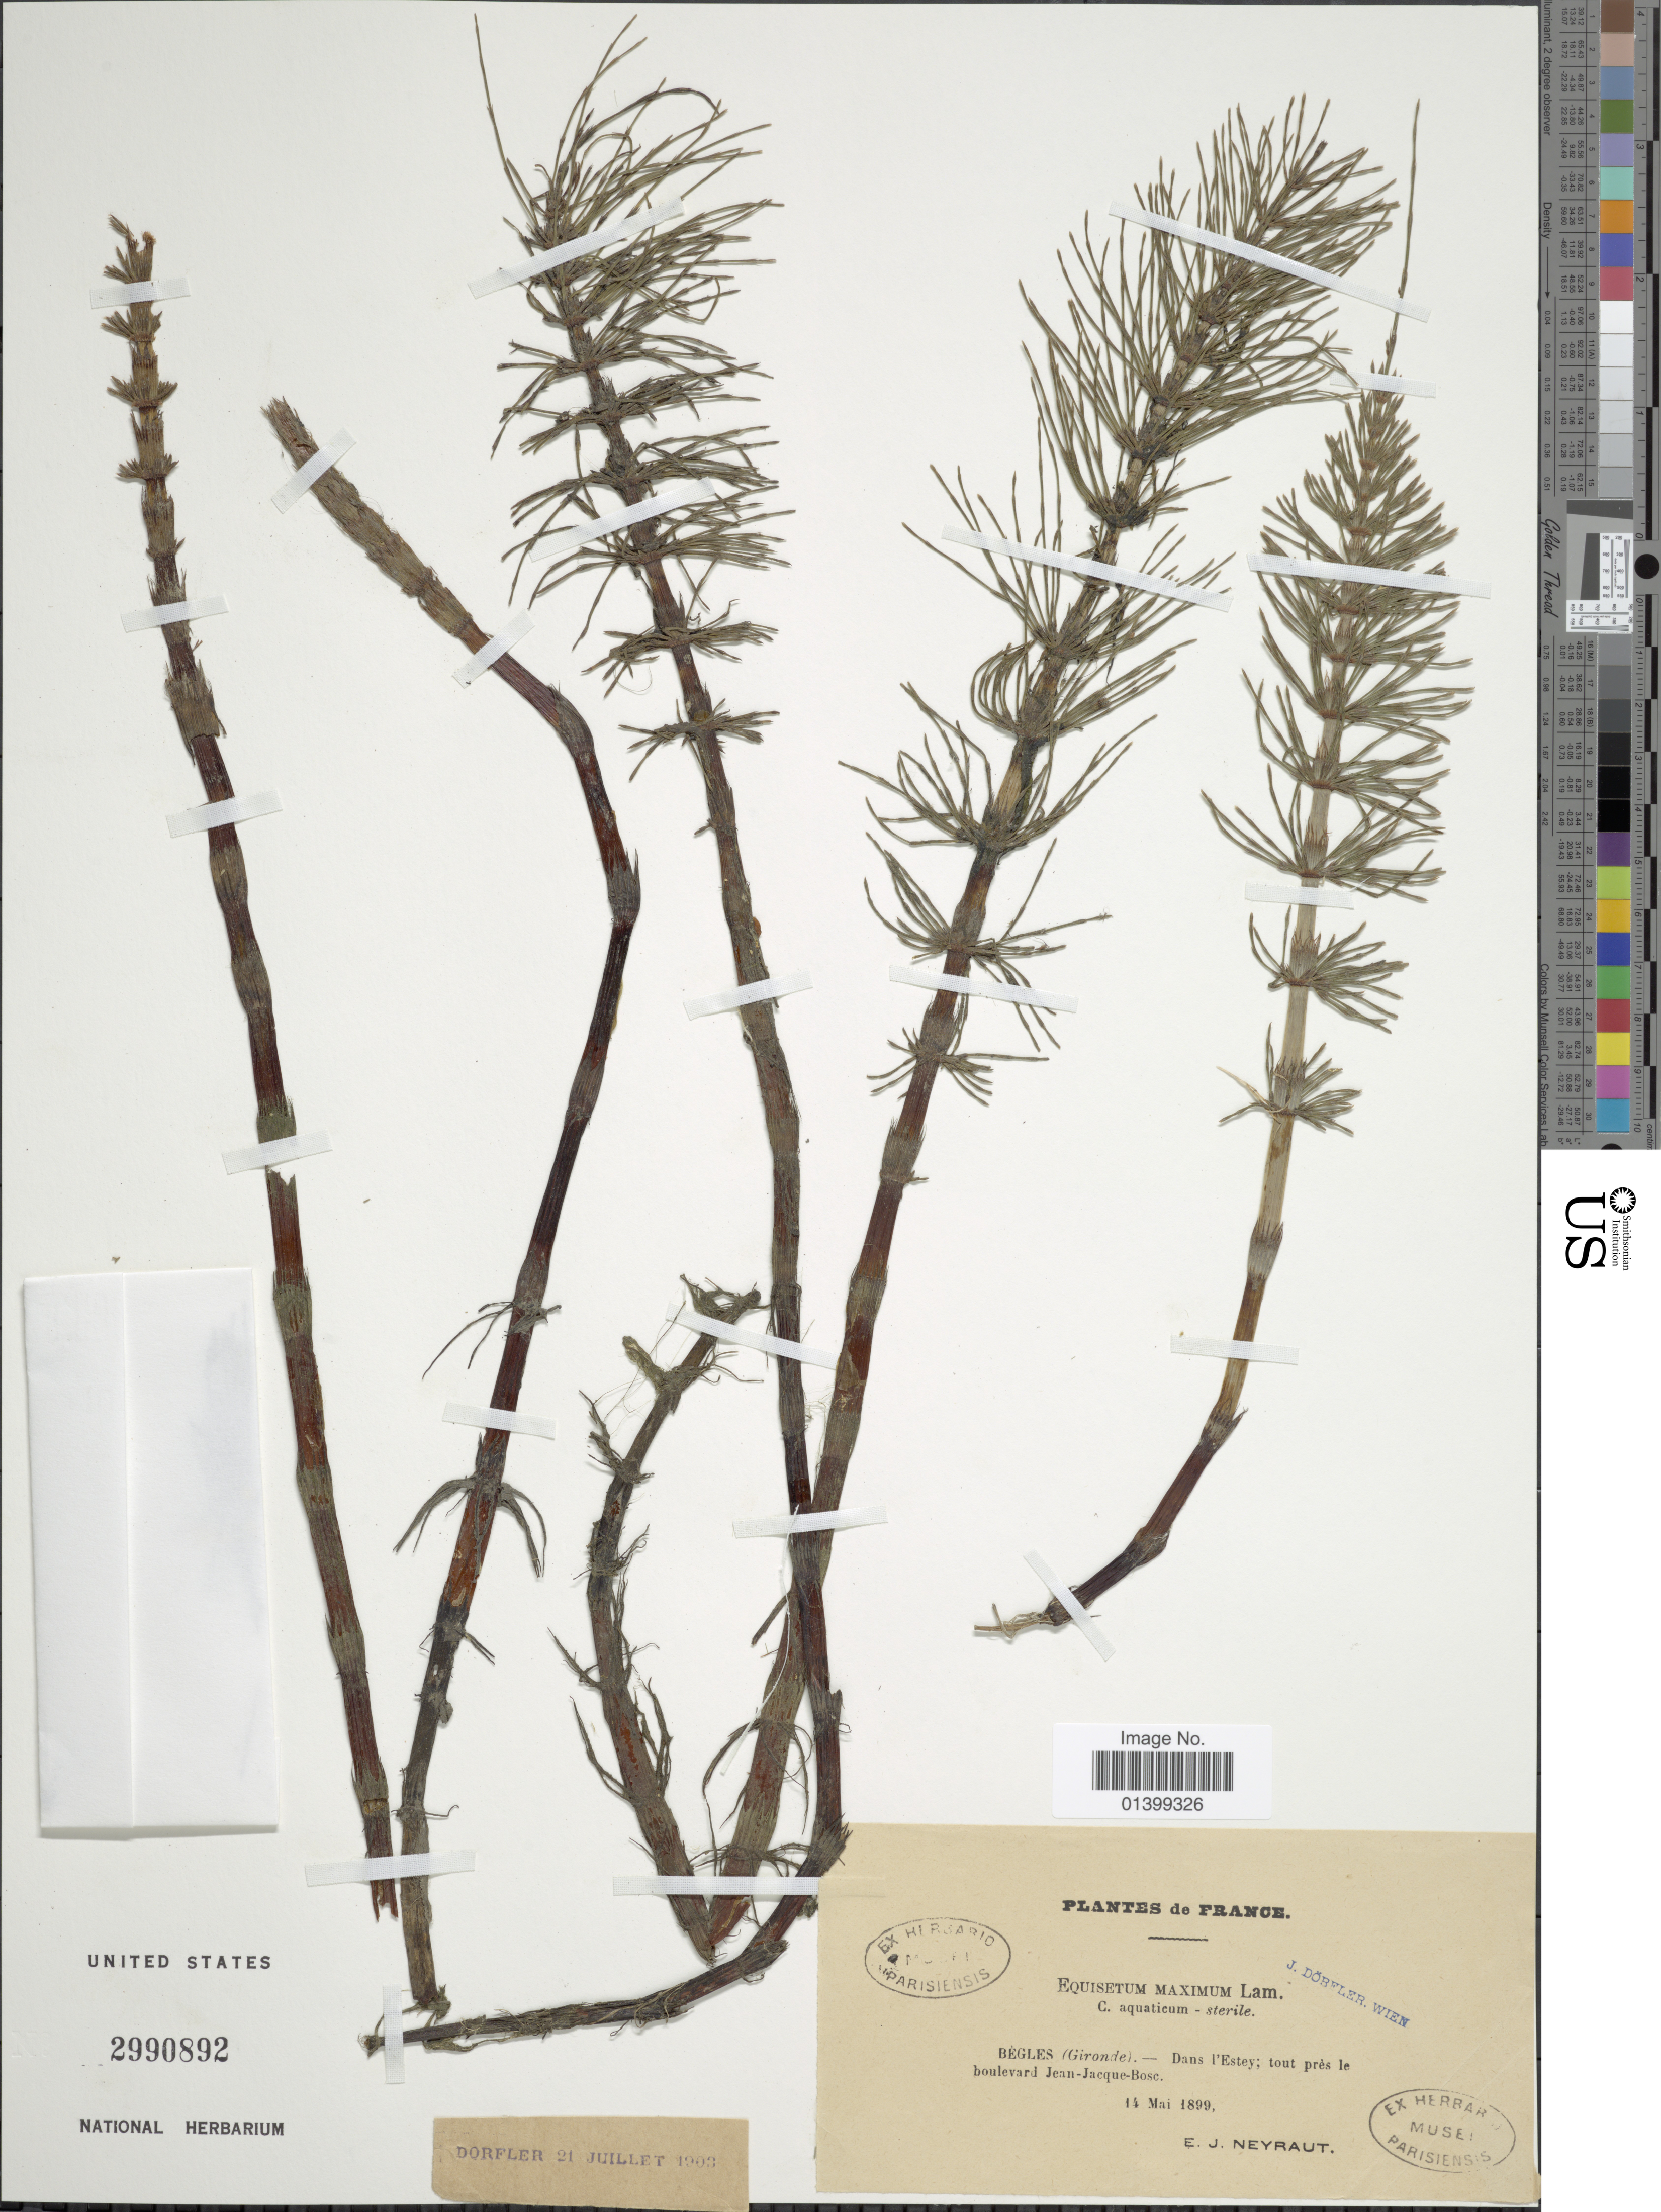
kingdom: Plantae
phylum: Tracheophyta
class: Polypodiopsida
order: Equisetales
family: Equisetaceae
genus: Equisetum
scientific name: Equisetum telmateia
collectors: E. Neyraut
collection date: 1899-05-14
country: France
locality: Bégles (Gironde).- Dans l'Estey; tout près le boulevard Jean-Jacque-Bosc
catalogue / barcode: US 2990892